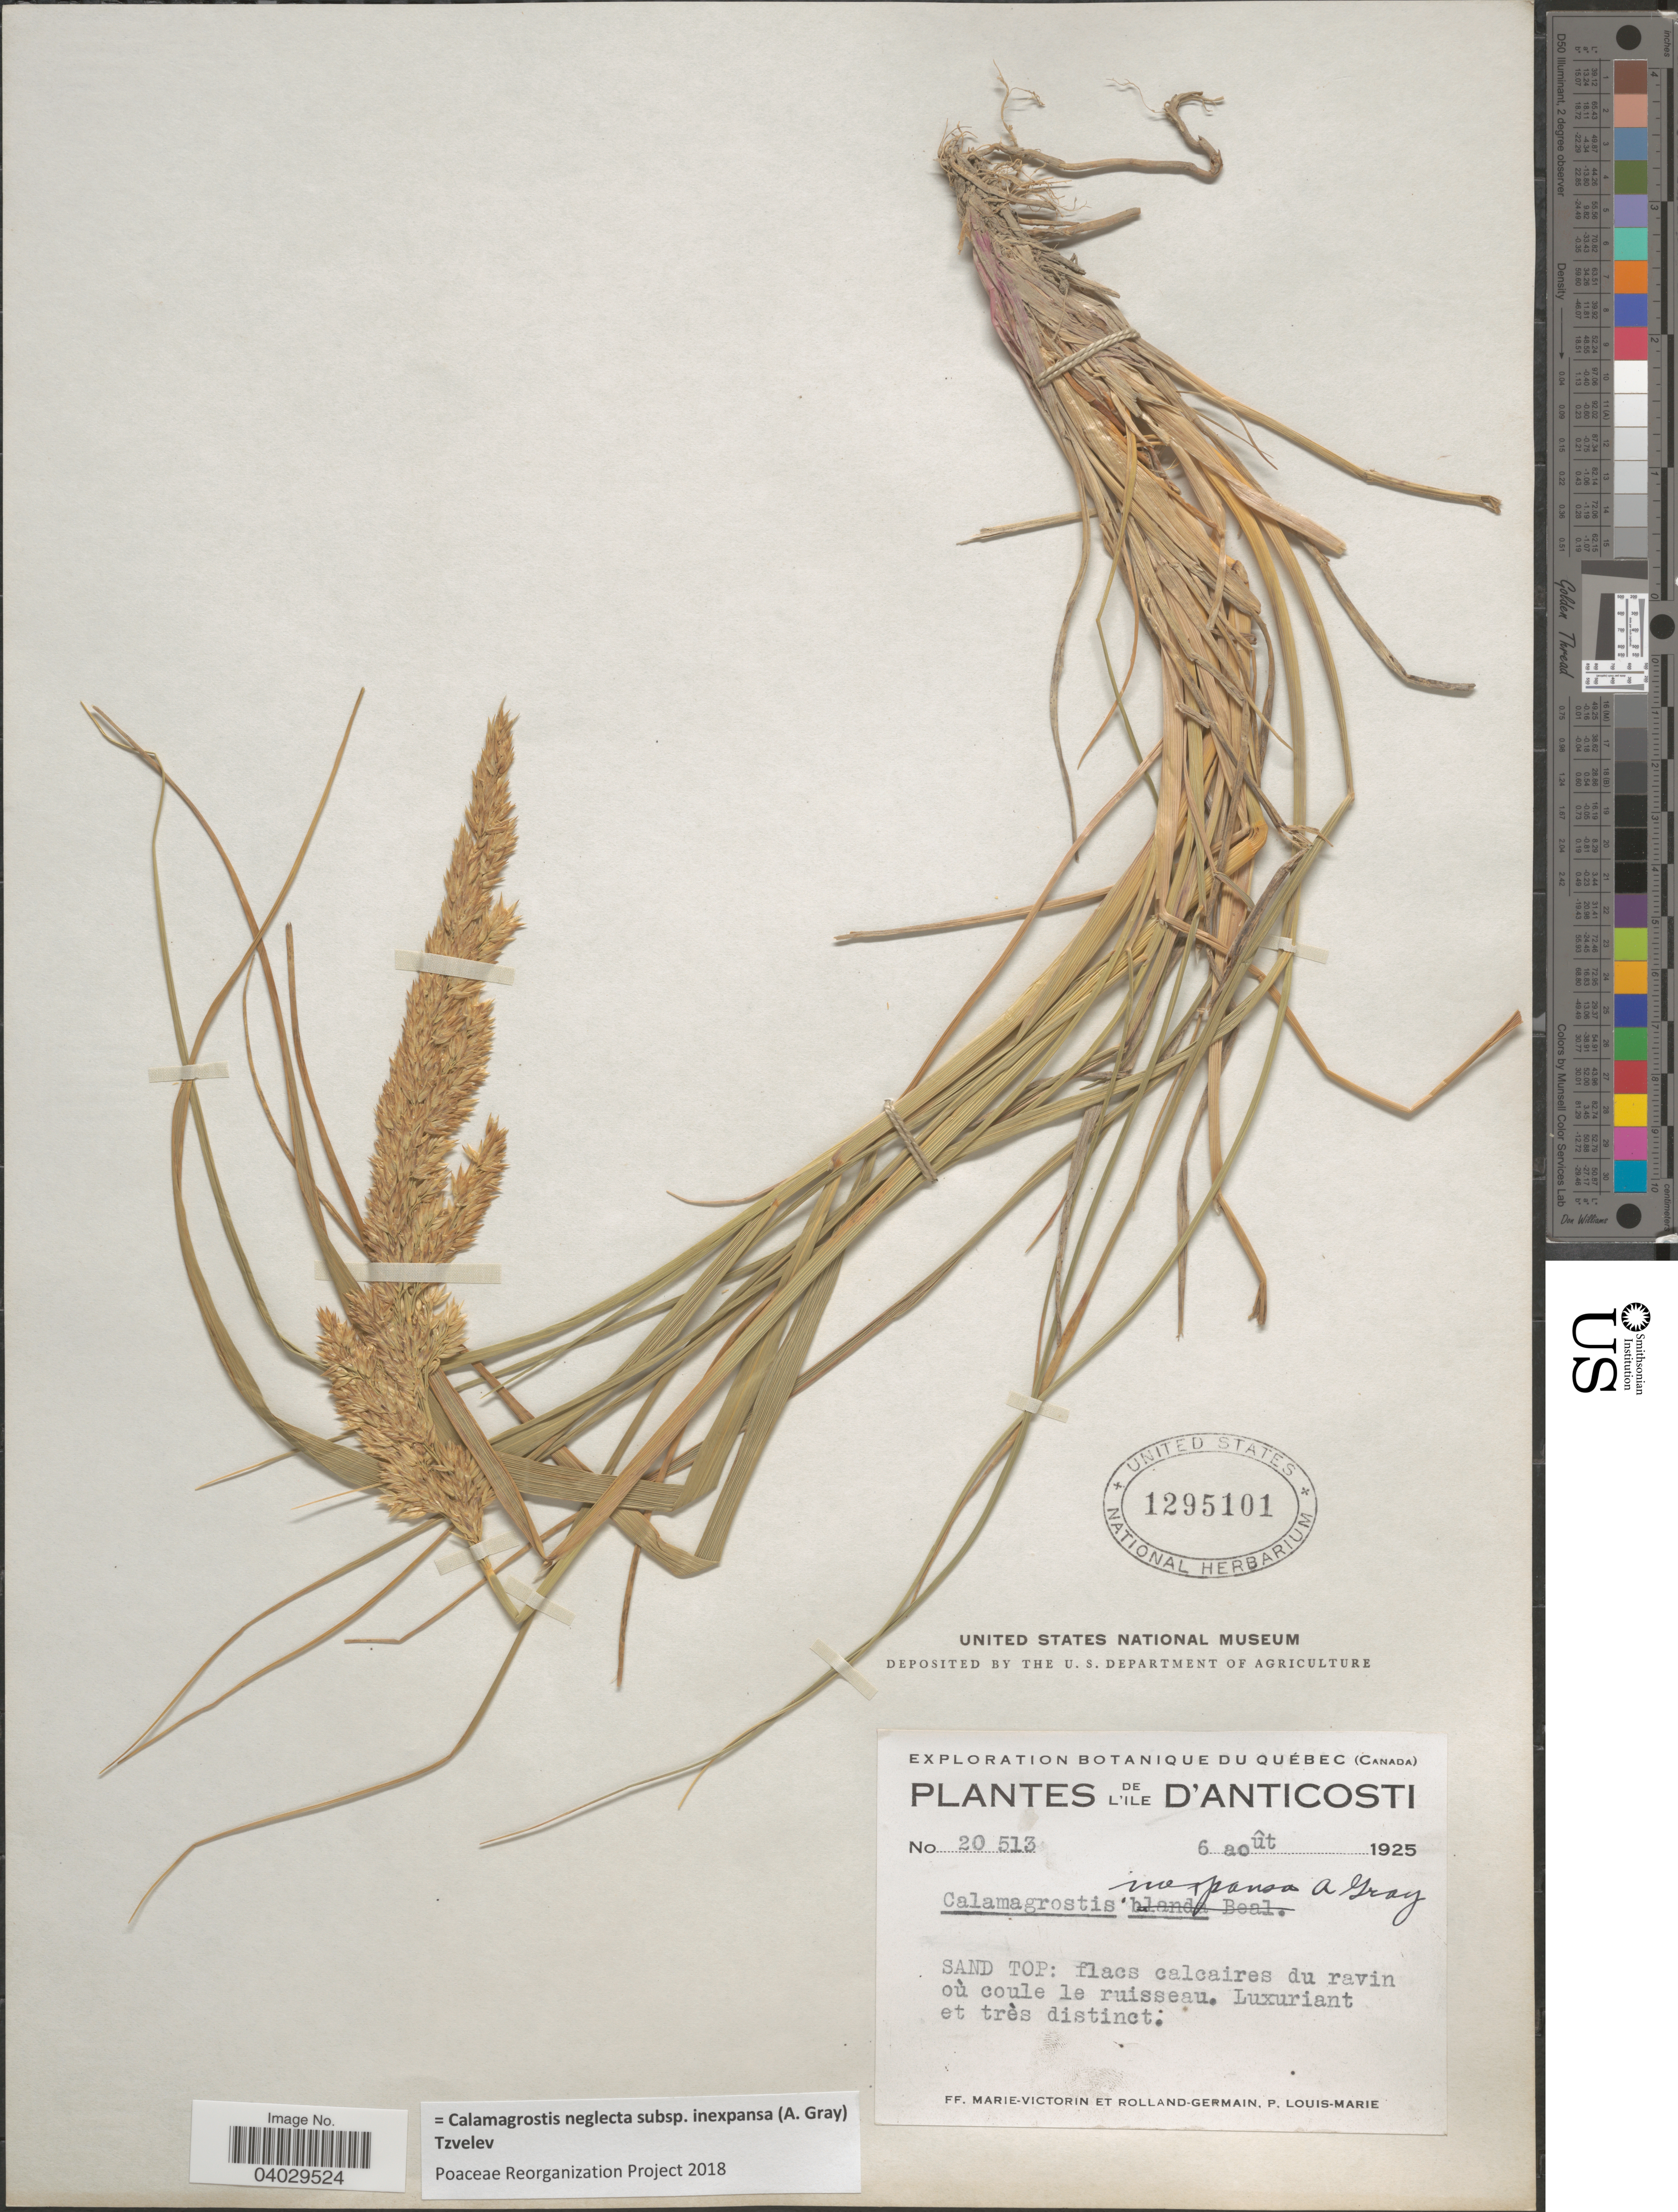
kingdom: Plantae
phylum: Tracheophyta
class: Liliopsida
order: Poales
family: Poaceae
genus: Calamagrostis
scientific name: Calamagrostis neglecta subsp. inexpansa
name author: (A. Gray) Tzvelev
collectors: F. Marie-Victorin, Rolland-Germain & L.-M. LaLonde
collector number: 20513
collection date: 1925-08-06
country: Canada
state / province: Quebec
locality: L'ile D'Anticosti. Sand Top: flacs calcaires du ravin où coule le ruisseau. Luxuriant et très distinct.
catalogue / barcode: US 1295101